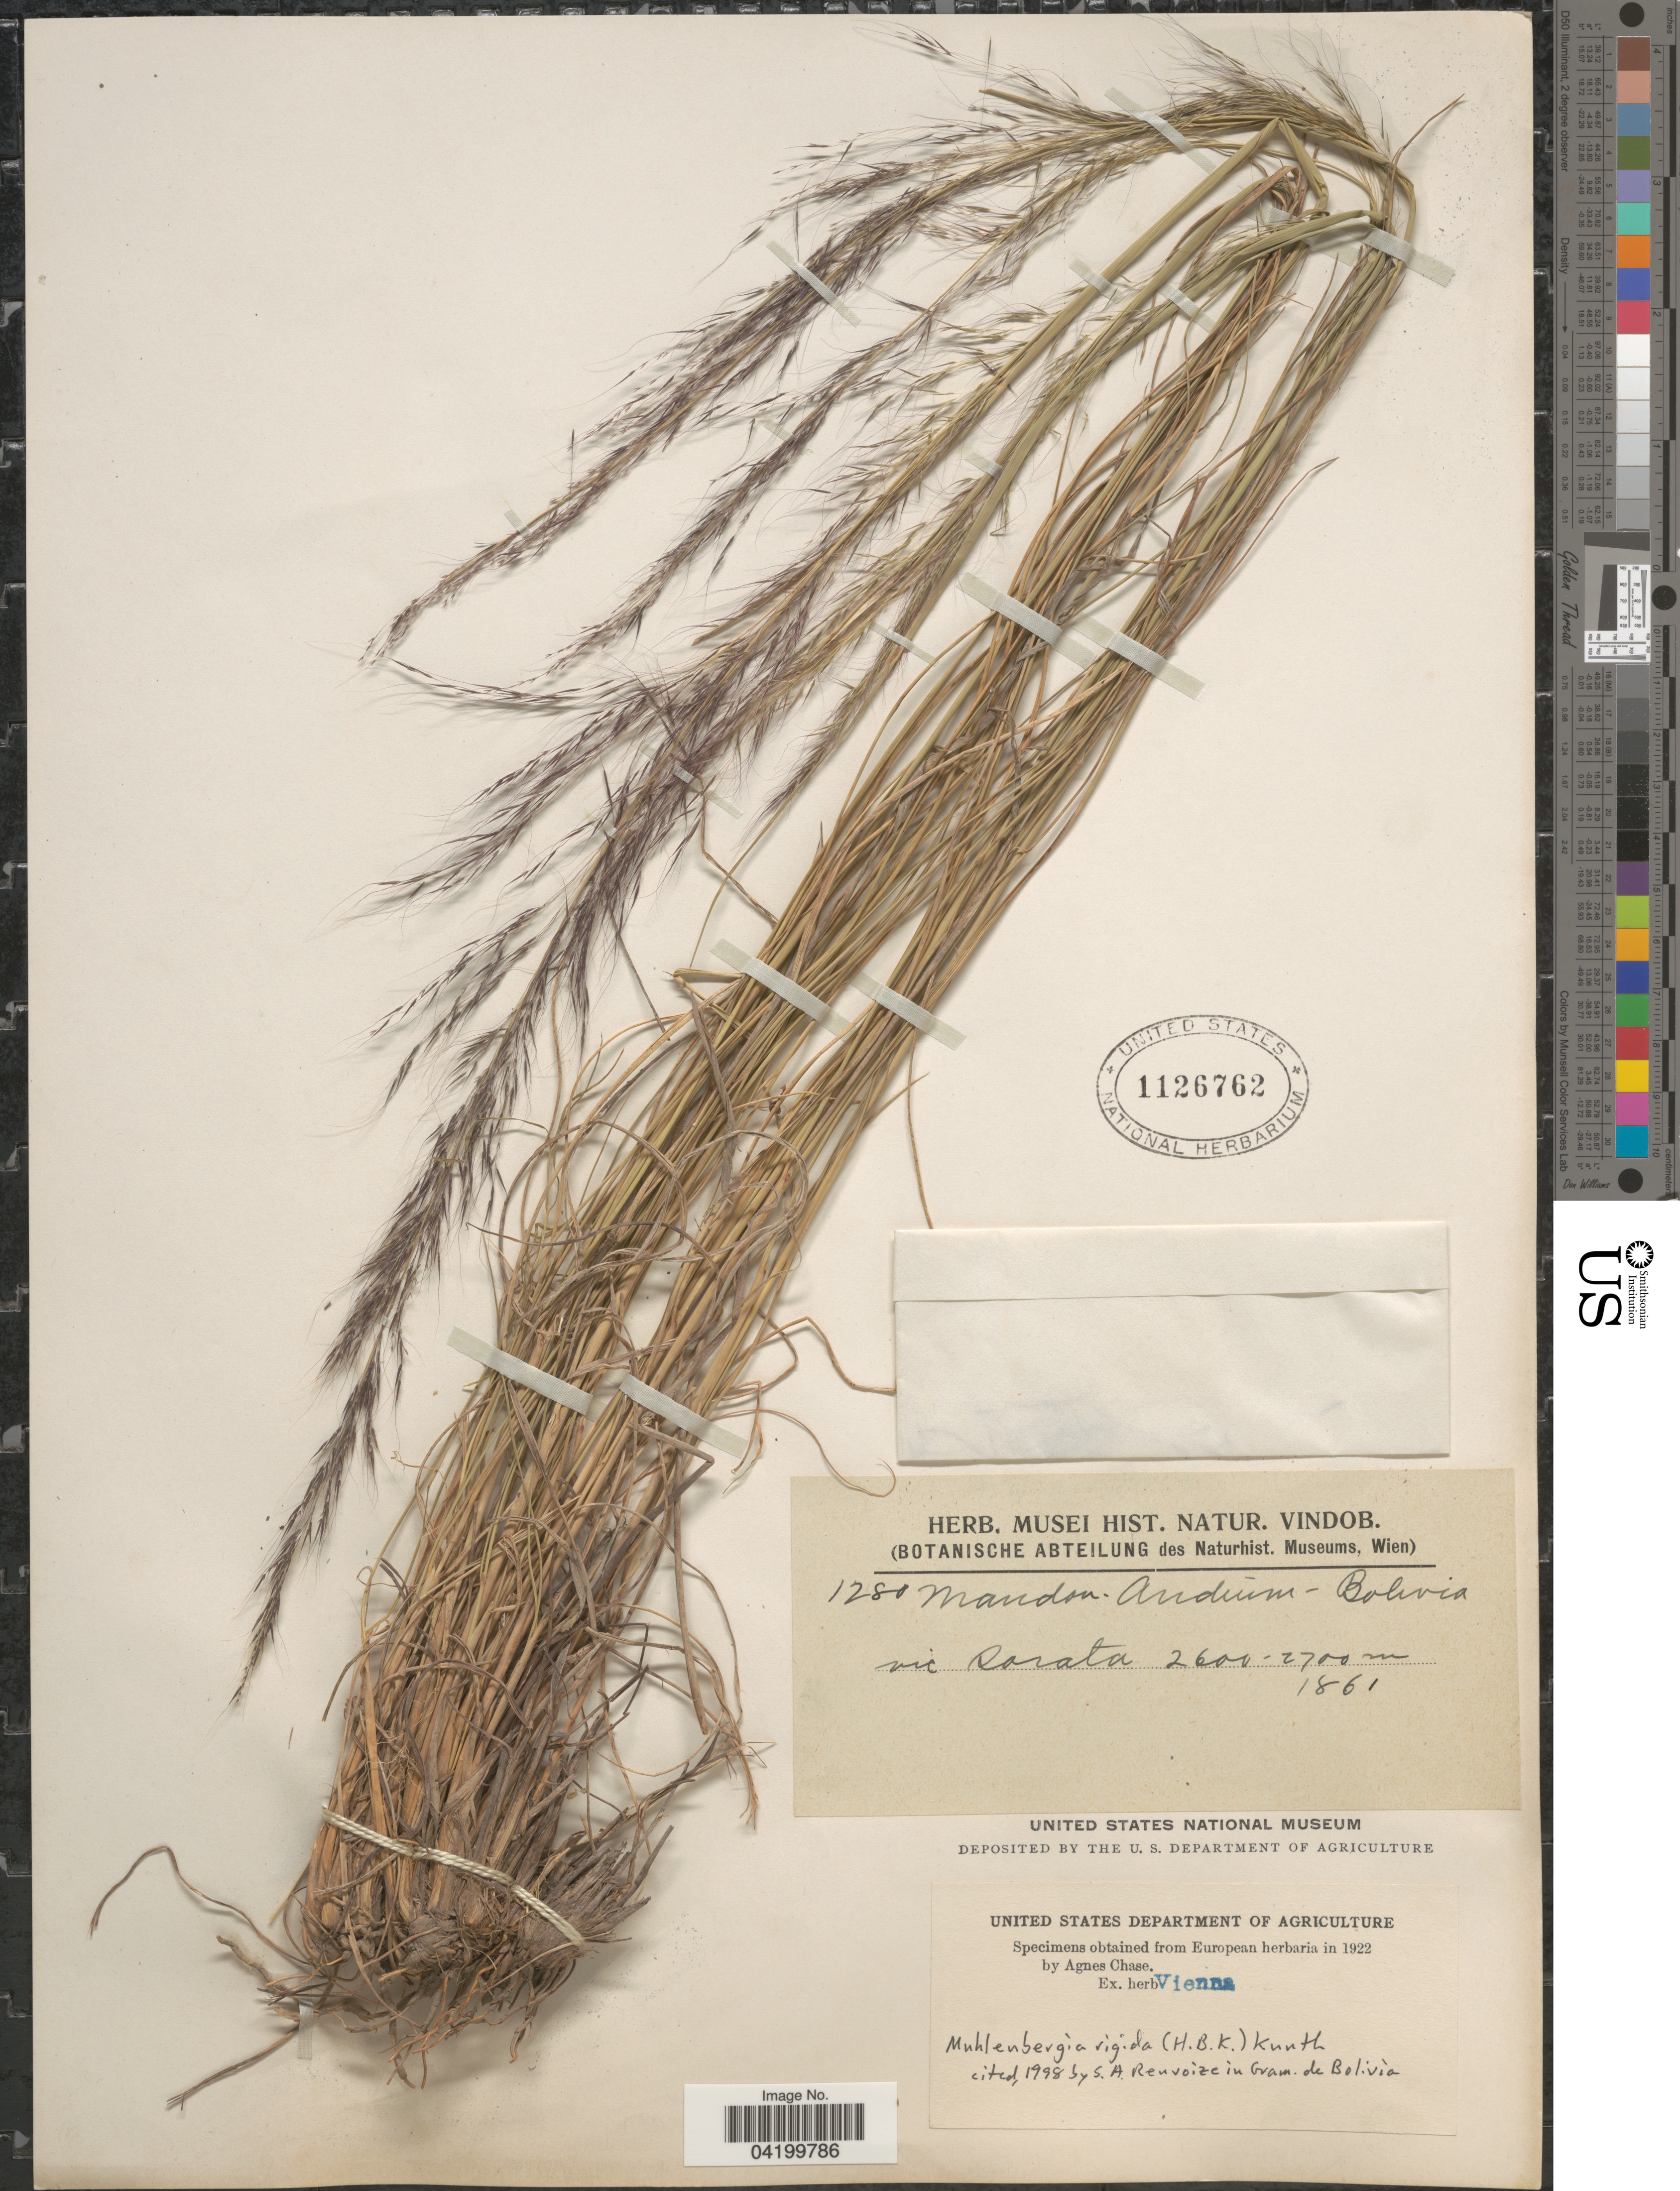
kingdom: Plantae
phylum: Tracheophyta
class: Liliopsida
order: Poales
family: Poaceae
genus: Muhlenbergia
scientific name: Muhlenbergia rigida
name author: (Kunth) Kunth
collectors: Mandon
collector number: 1280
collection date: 1861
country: Bolivia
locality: Andium. Vic Sorata.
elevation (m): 2600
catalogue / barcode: US 1126762